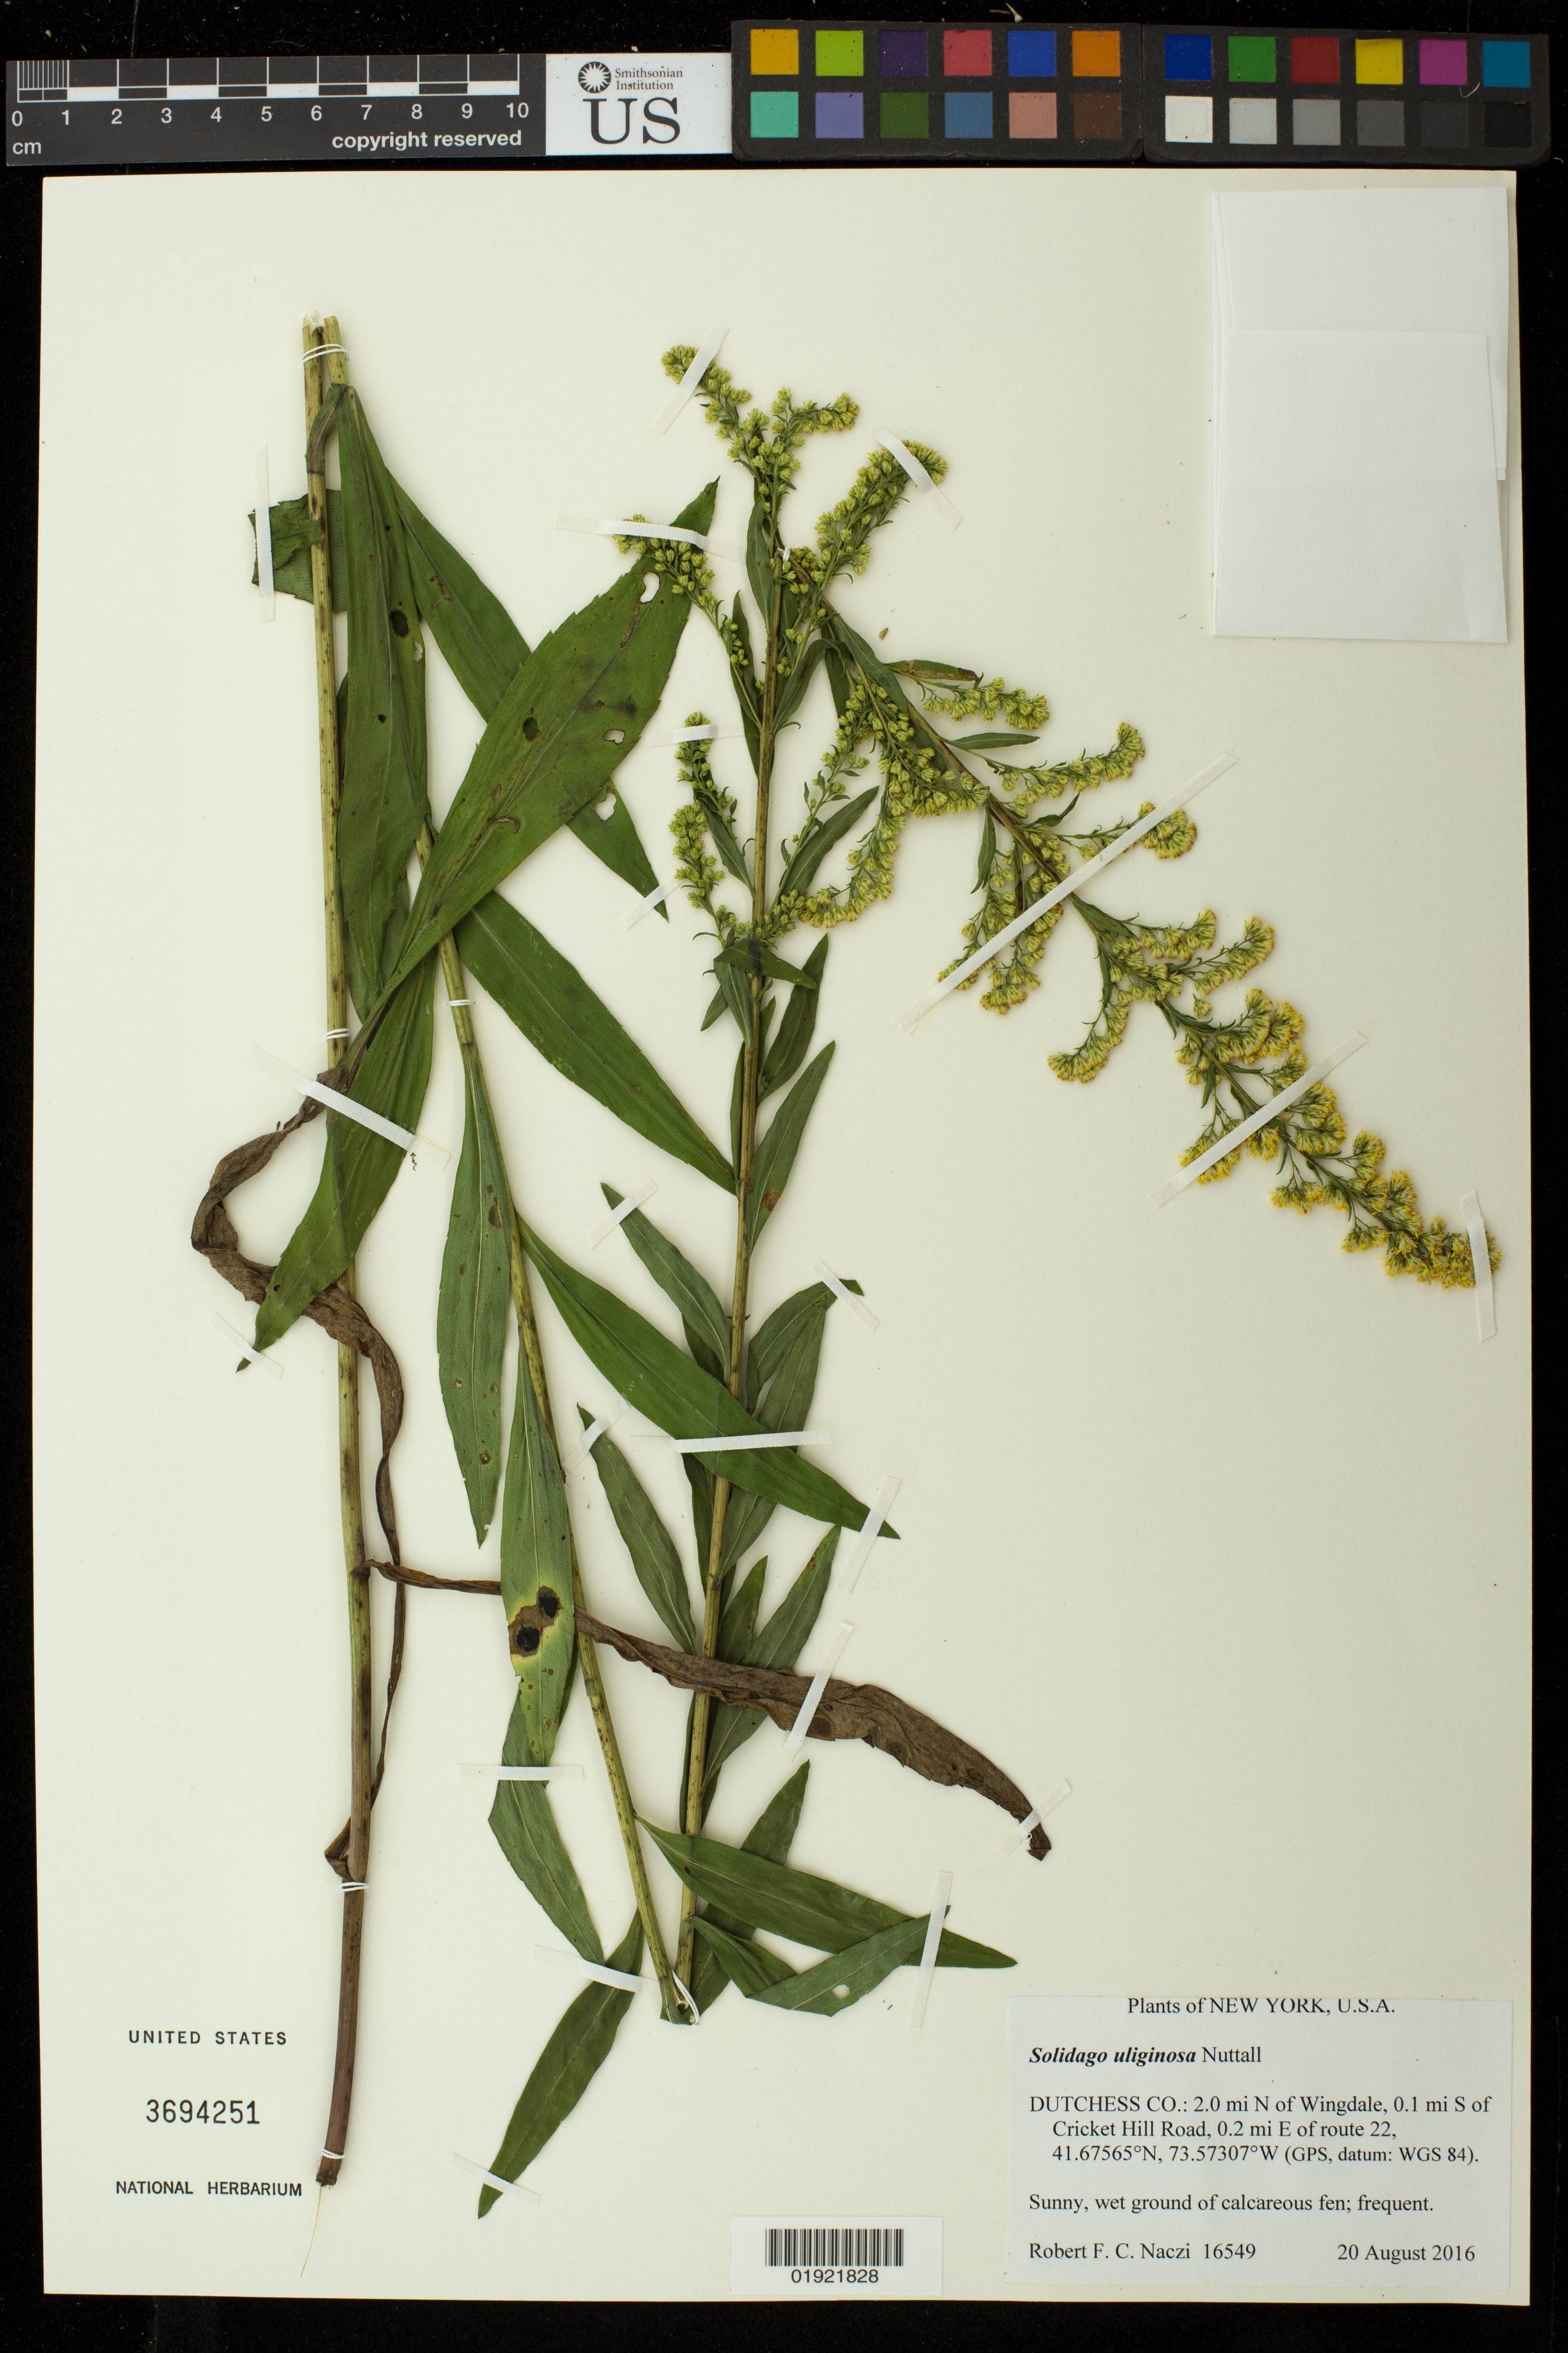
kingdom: Plantae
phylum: Tracheophyta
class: Magnoliopsida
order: Asterales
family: Asteraceae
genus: Solidago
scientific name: Solidago uliginosa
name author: Nutt.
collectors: R. F. C. Naczi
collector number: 16549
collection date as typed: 20 August 2016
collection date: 2016-08-20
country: United States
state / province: New York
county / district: Dutchess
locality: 2.0 mi N of Wingdale, 0.1 mi S of Cricket Hill Road, 0.2 mi E of route 22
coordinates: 41.67565 N, 73.57307 W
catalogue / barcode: US 3694251